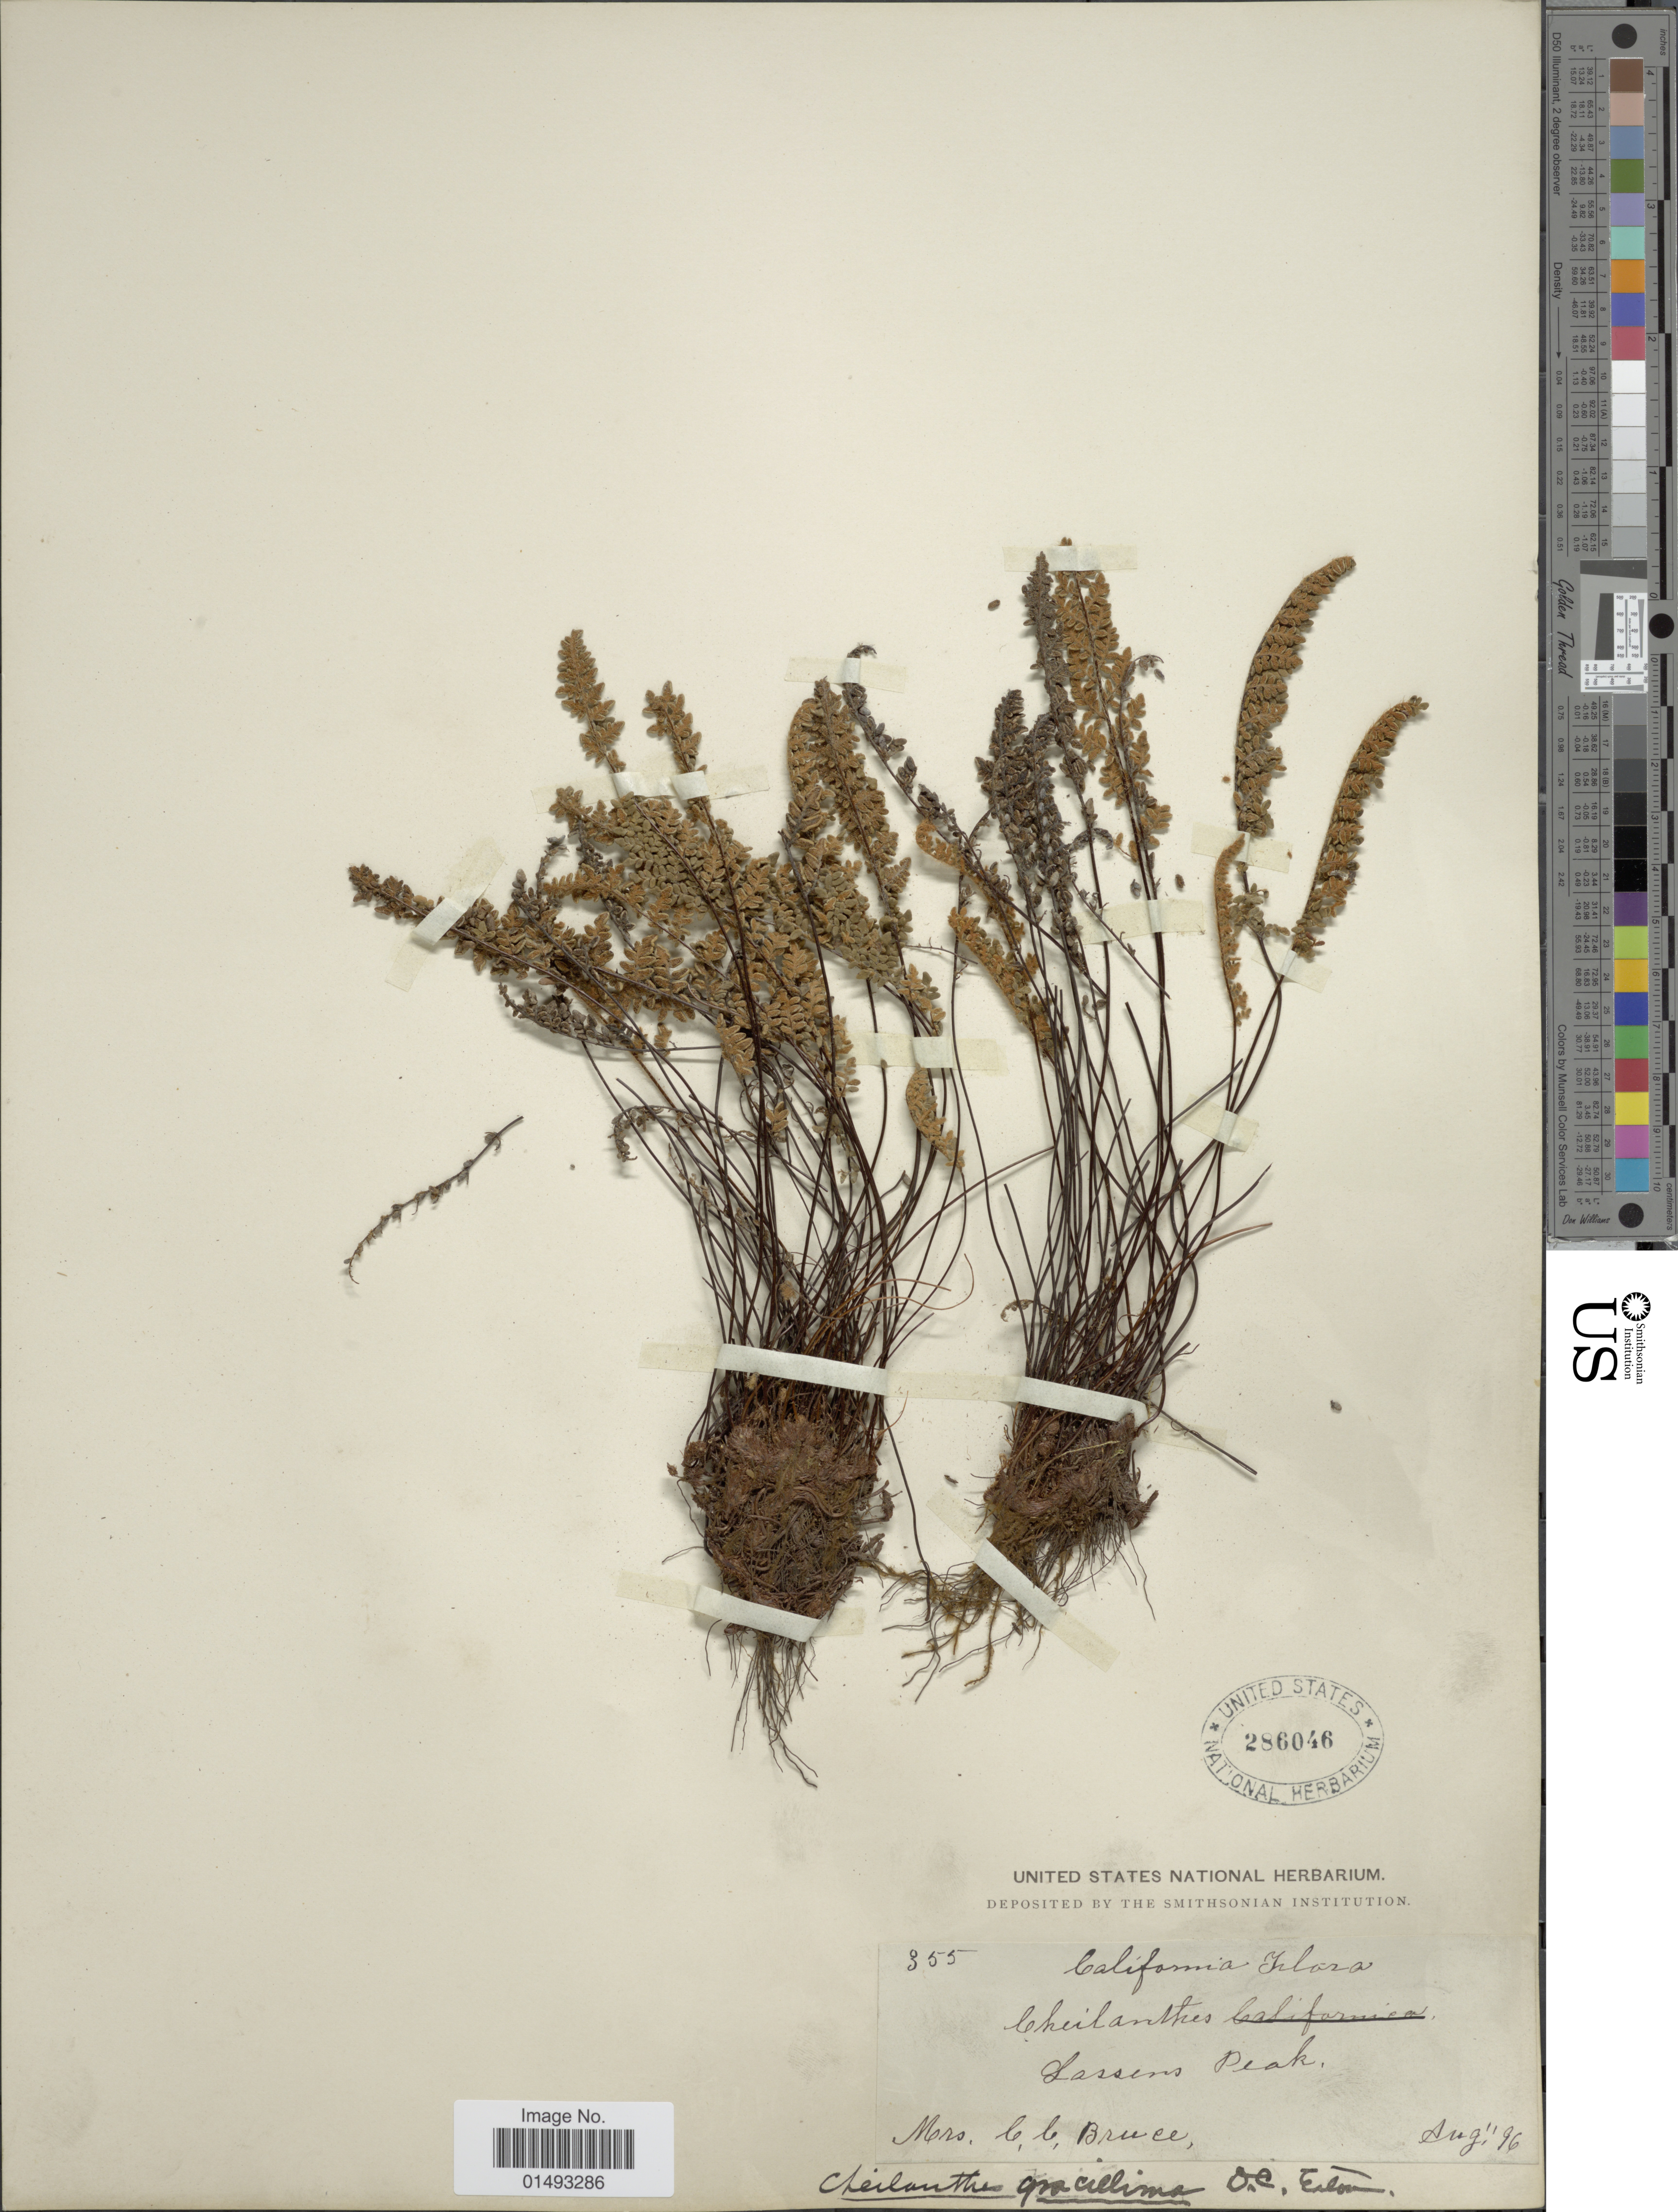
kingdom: Plantae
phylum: Tracheophyta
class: Polypodiopsida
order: Polypodiales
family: Pteridaceae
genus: Myriopteris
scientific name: Myriopteris gracillima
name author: (D.C. Eaton) J. Sm.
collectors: C. Bruce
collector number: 355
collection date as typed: Transcribed d/m/y: 11/8/96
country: United States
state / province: California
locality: Lassens Peak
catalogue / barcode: US 286046